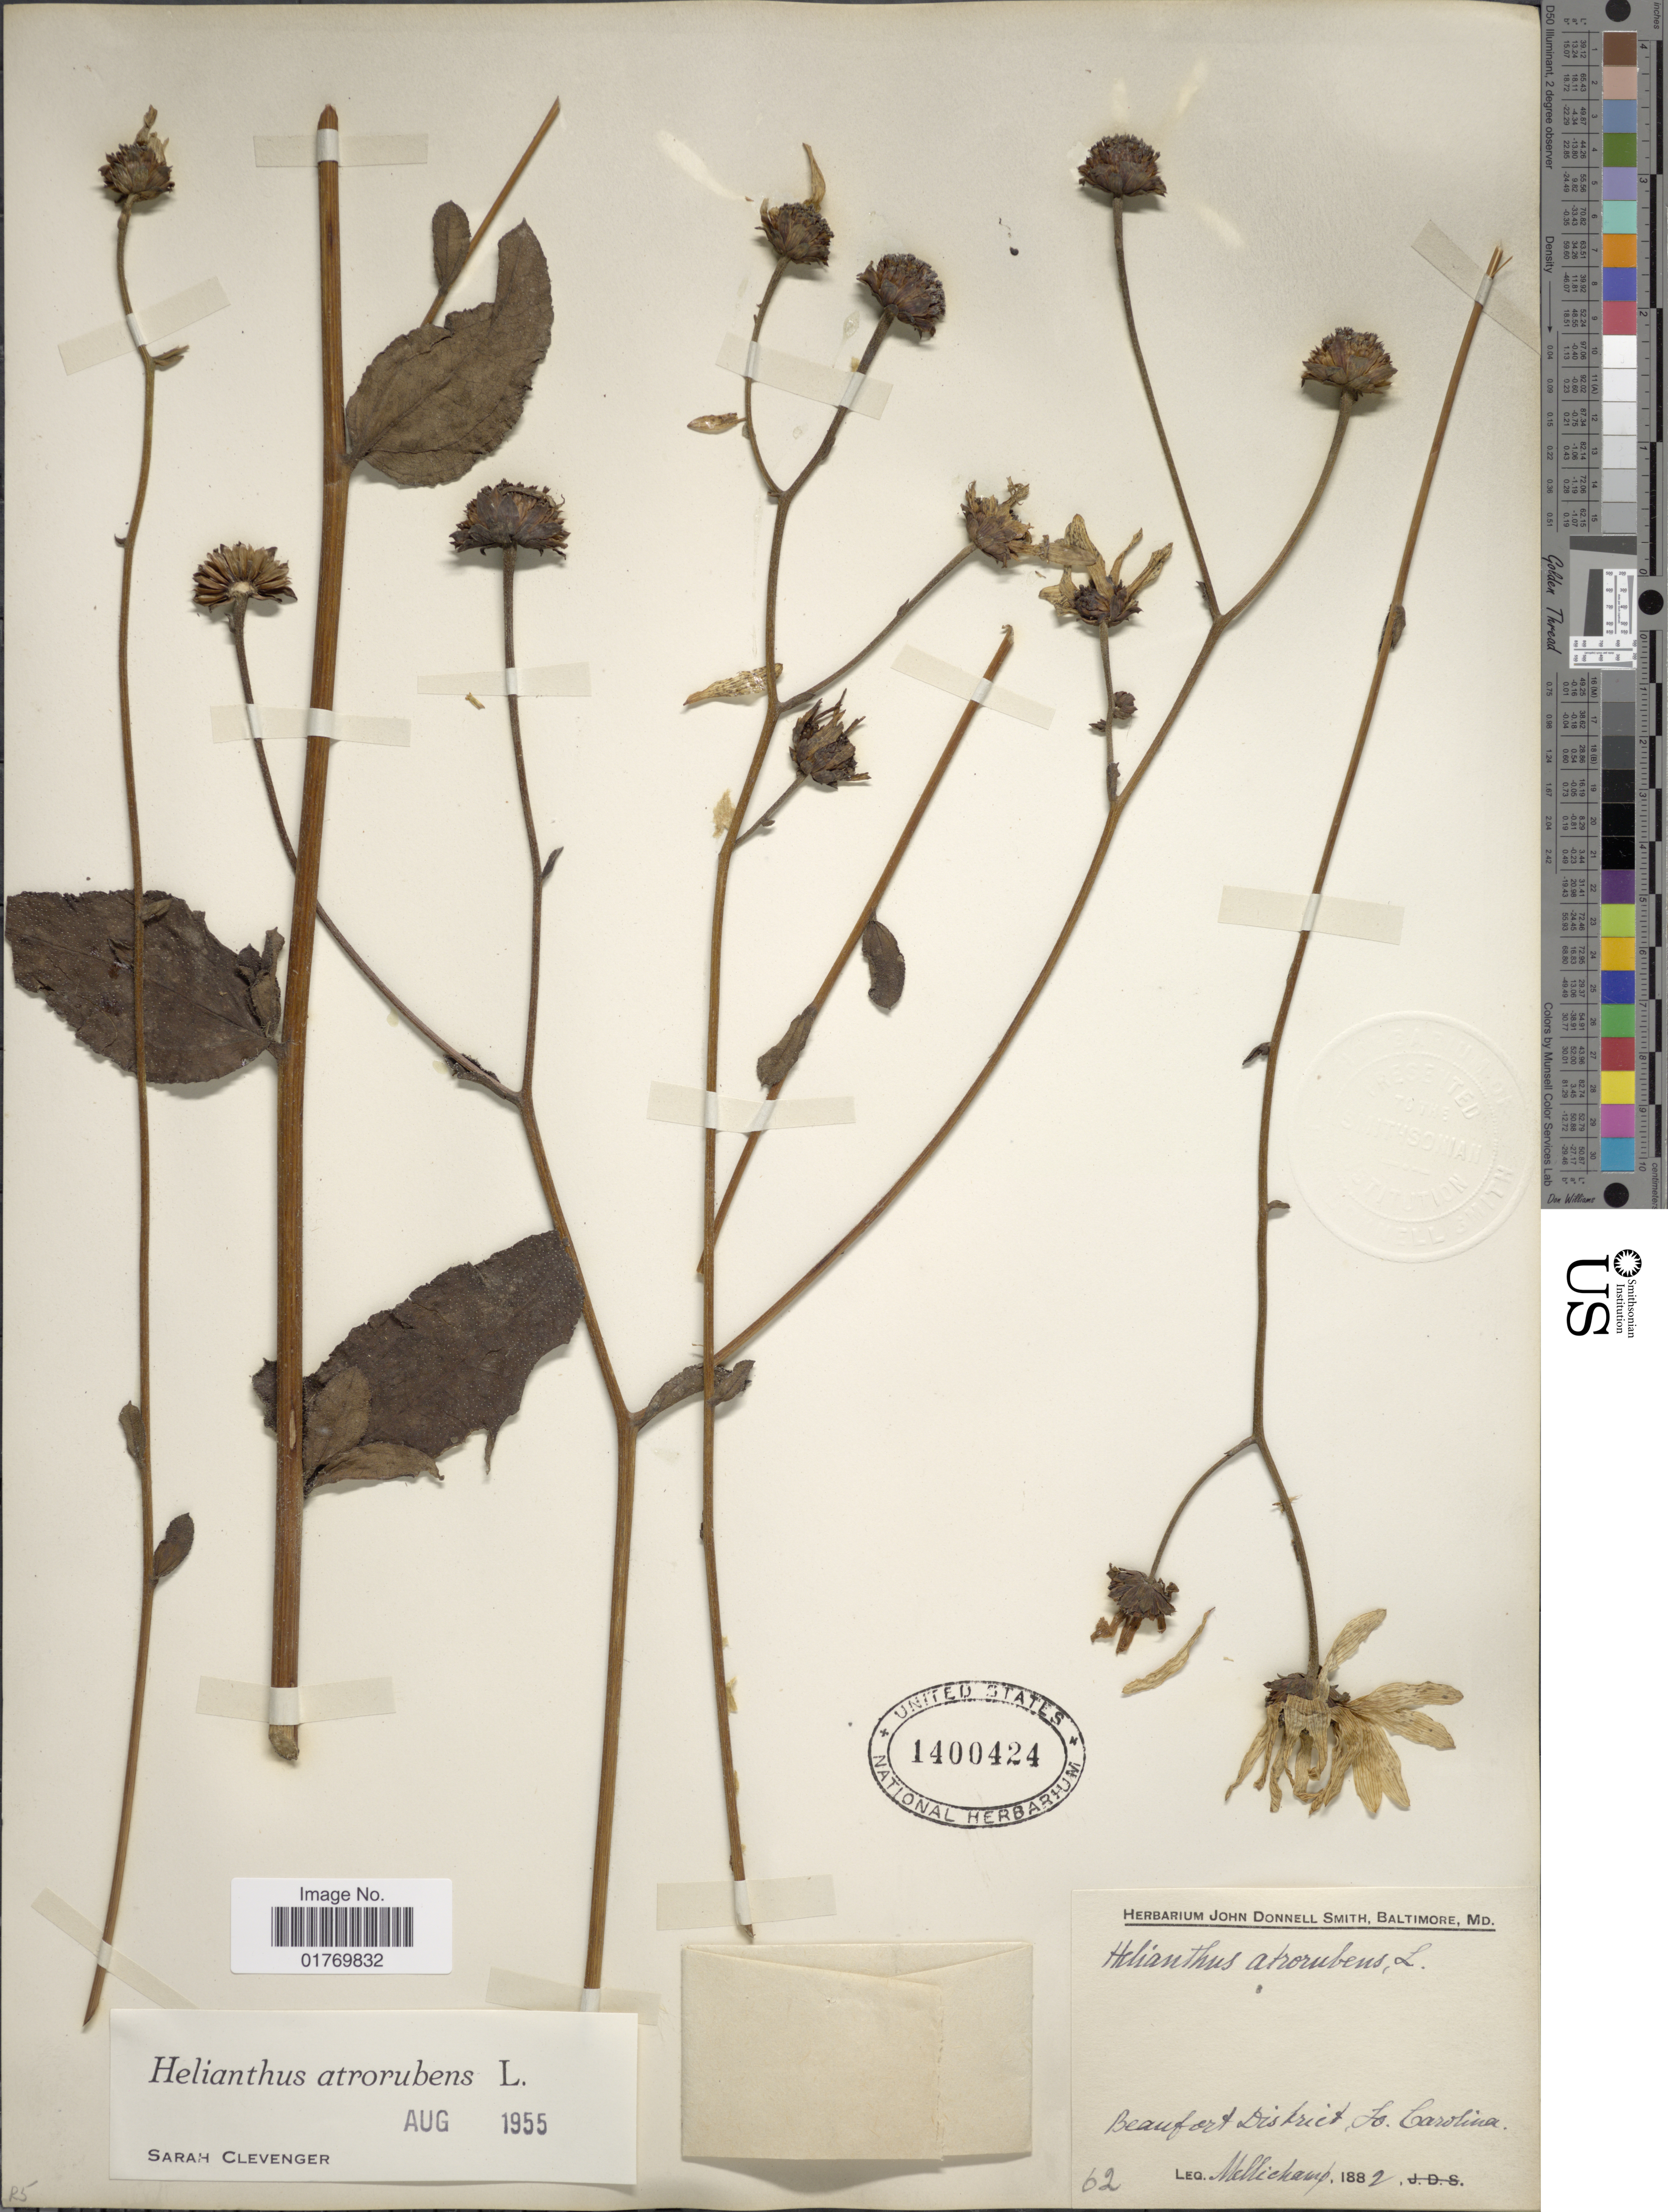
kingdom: Plantae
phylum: Tracheophyta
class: Magnoliopsida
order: Asterales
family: Asteraceae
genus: Helianthus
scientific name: Helianthus atrorubens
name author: L.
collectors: -. Mellichamp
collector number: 62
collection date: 1882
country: United States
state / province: South Carolina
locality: Beaufort District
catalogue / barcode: US 1400424